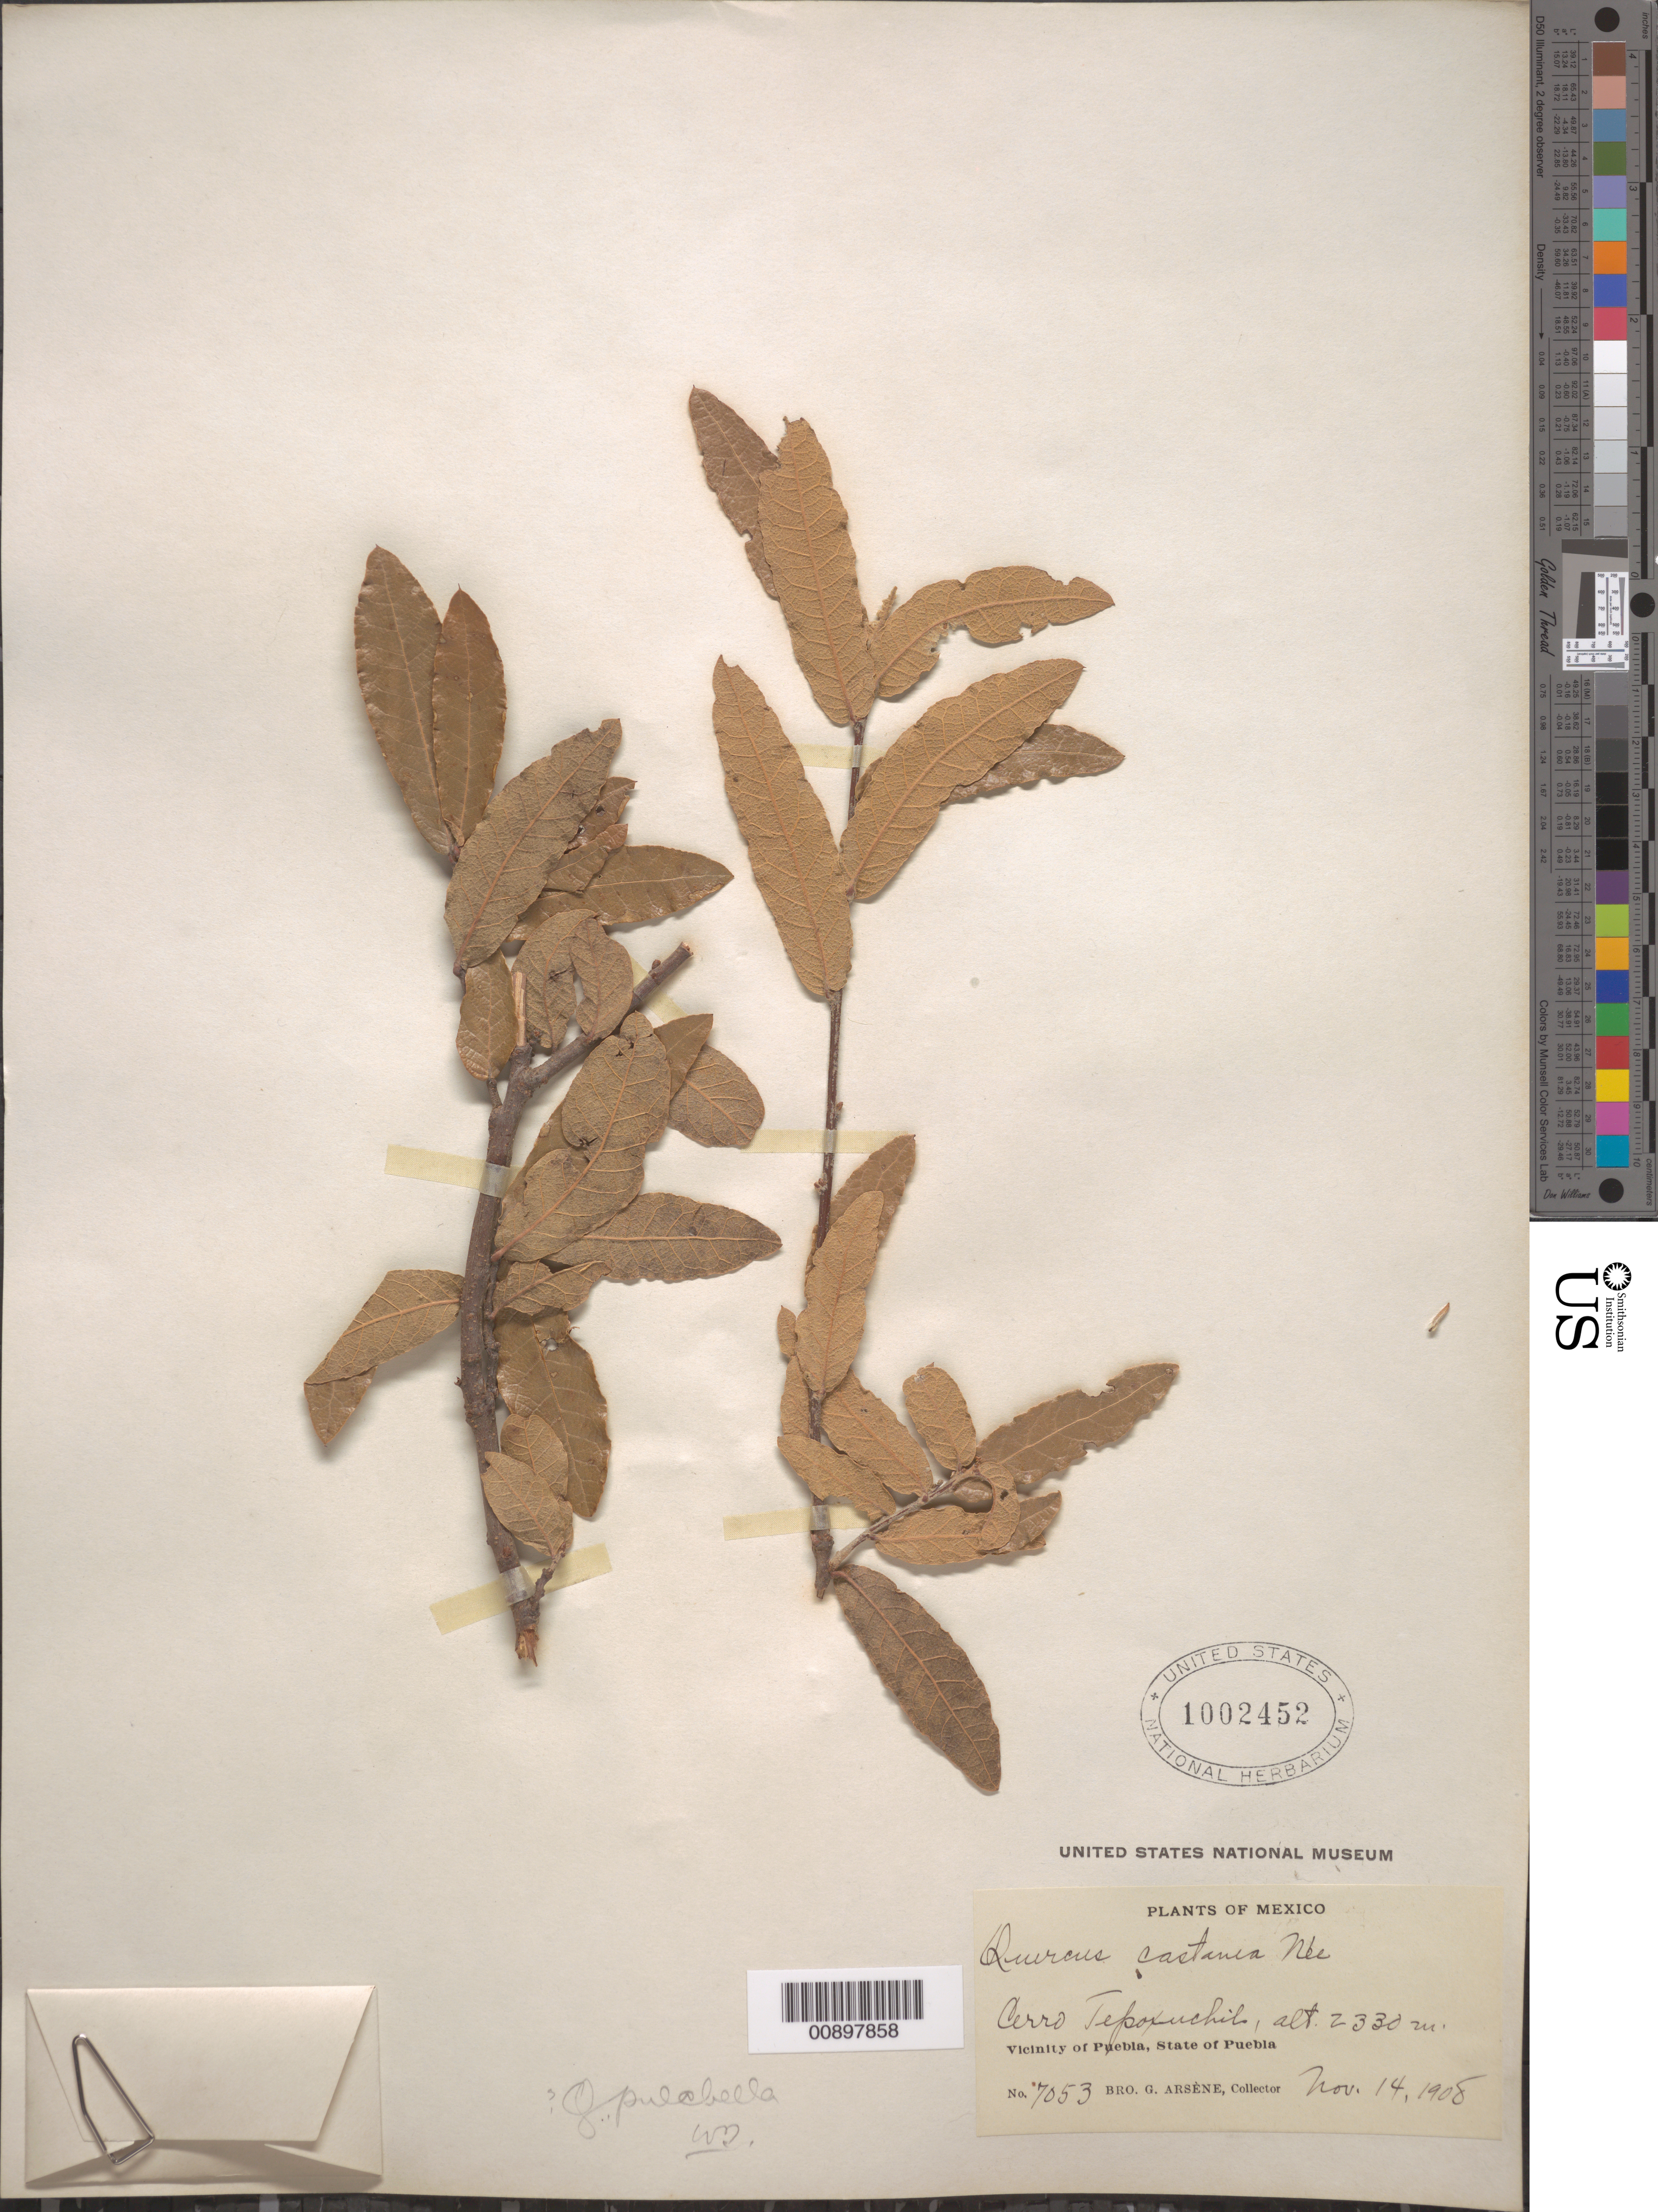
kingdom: Plantae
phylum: Tracheophyta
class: Magnoliopsida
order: Fagales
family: Fagaceae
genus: Quercus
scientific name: Quercus pulchella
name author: Humb. & Bonpl.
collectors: Bro. G. Arsène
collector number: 7053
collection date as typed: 14 Nov 1908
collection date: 1908-11-14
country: Mexico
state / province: Puebla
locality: Cerro Tepoxuchil. Vicinity of Puebla, State of Puebla.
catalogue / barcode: US 1002452